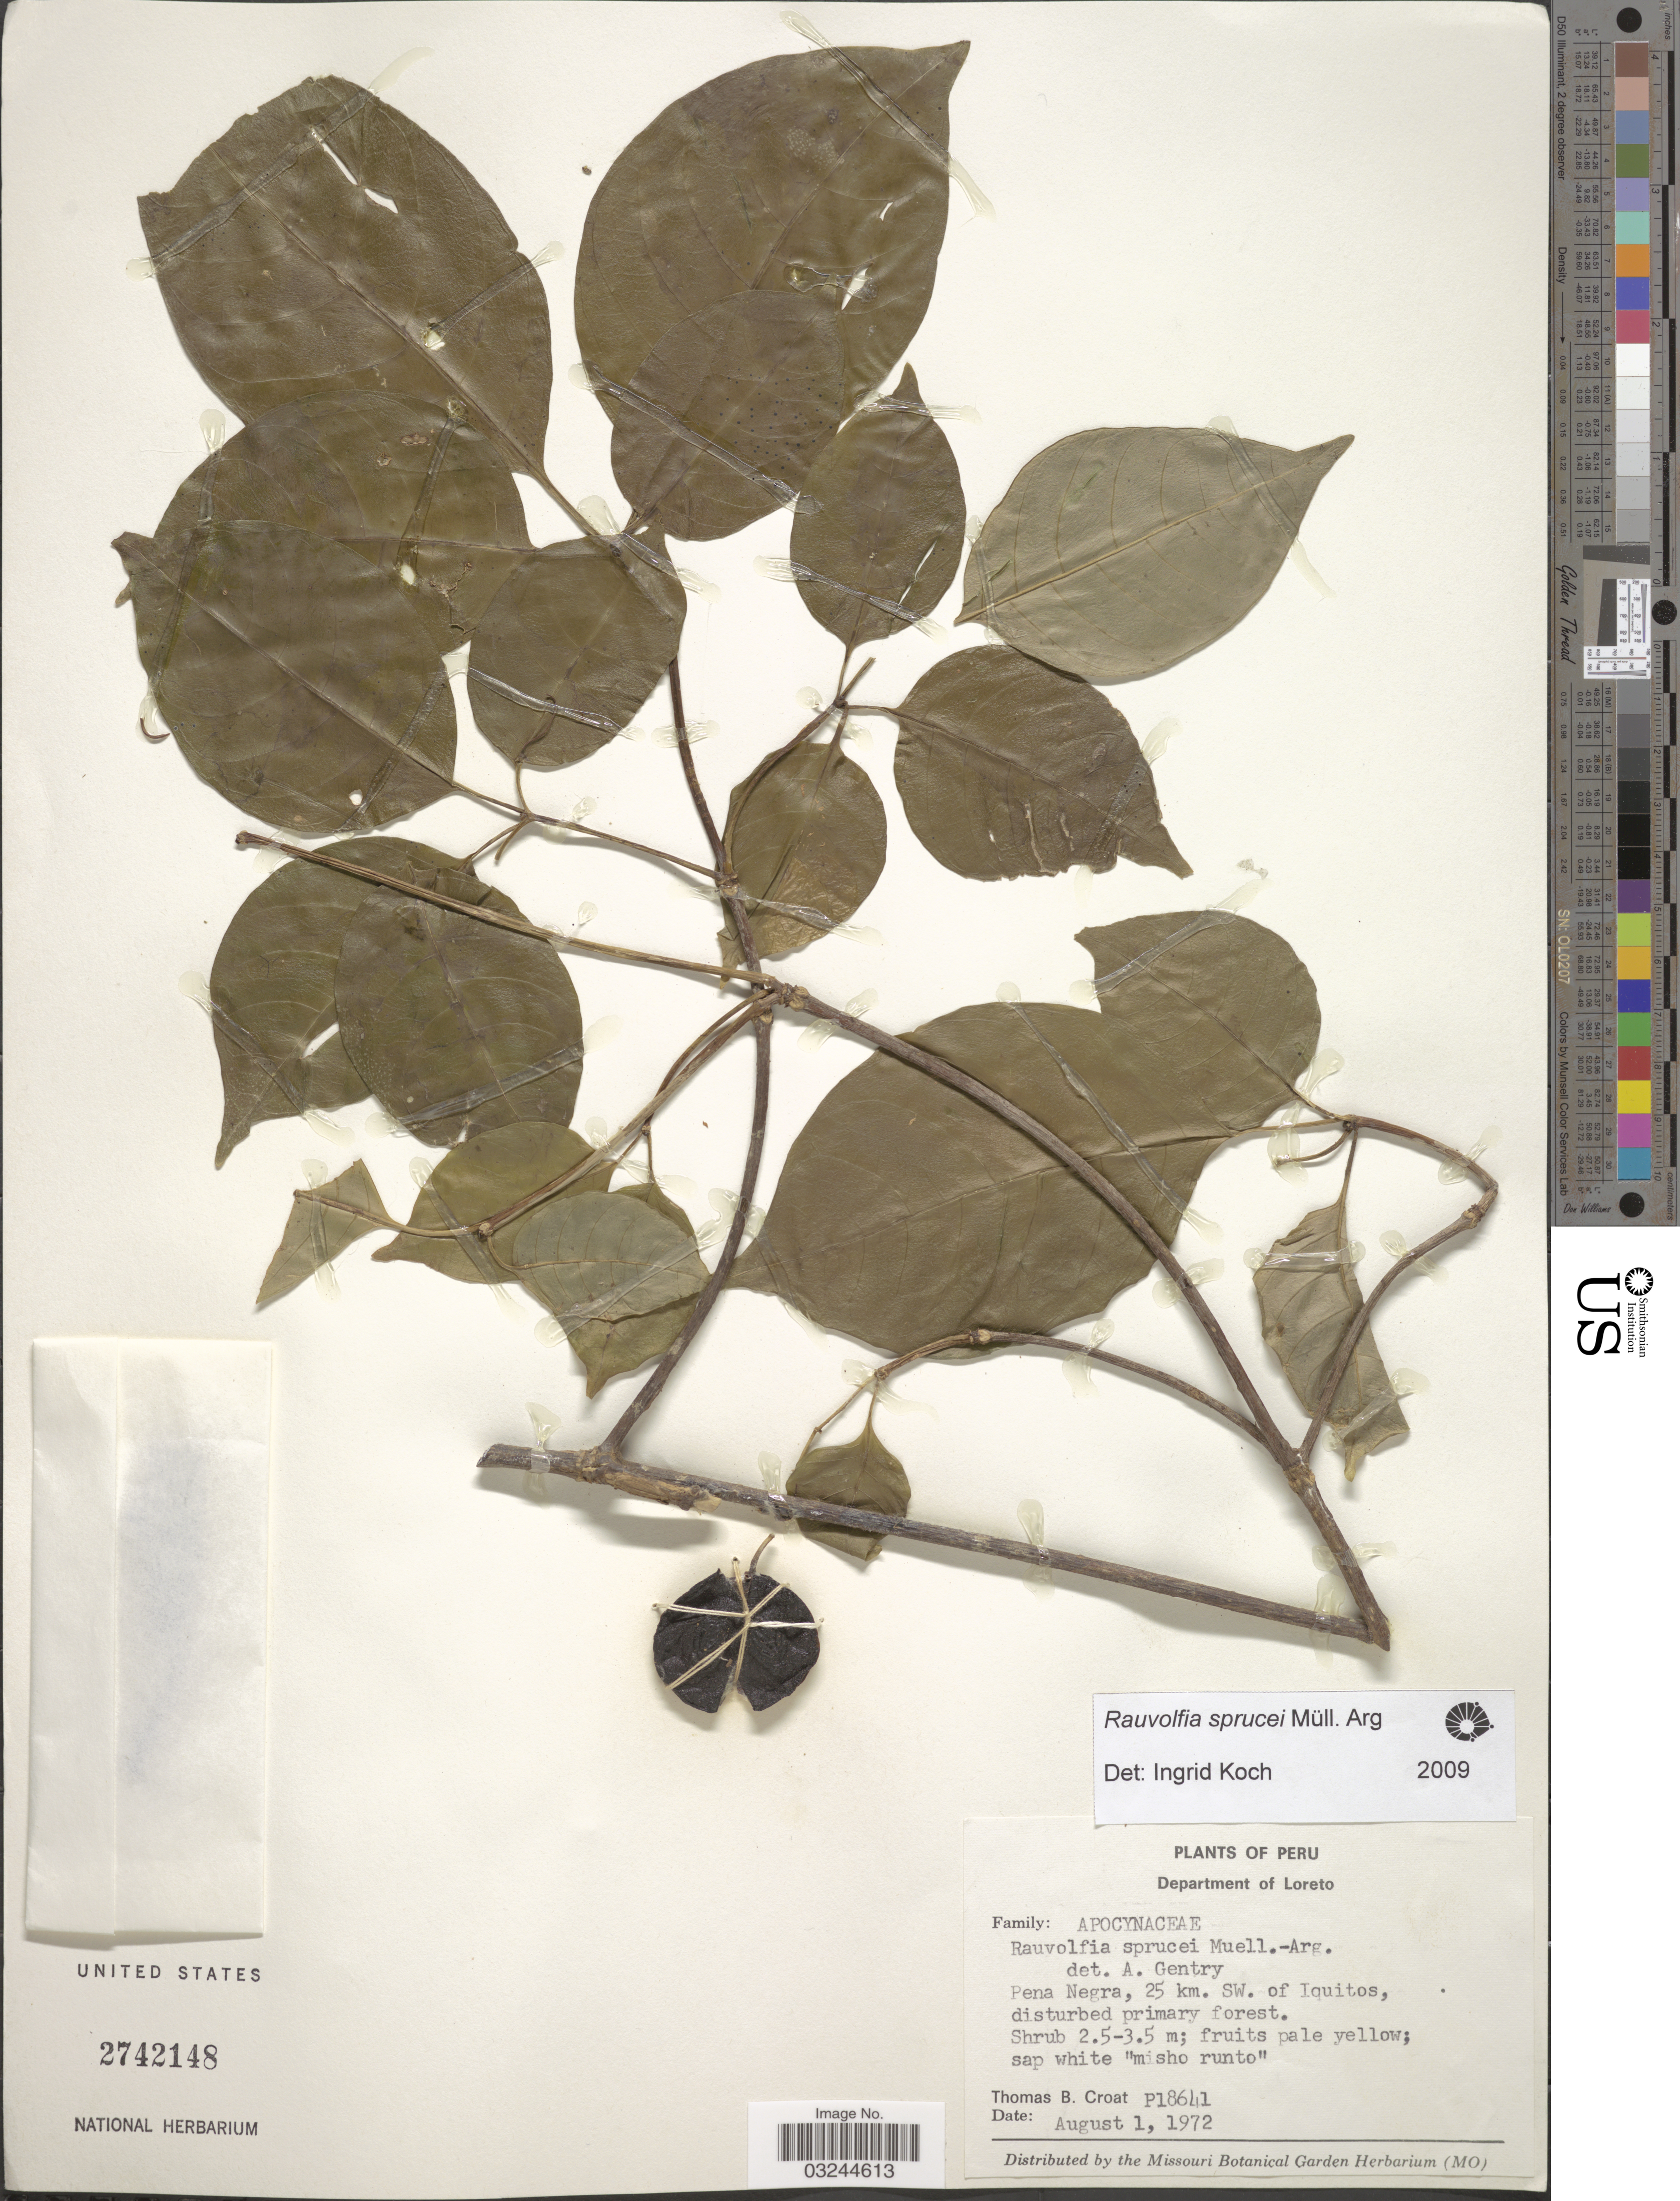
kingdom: Plantae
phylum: Tracheophyta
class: Magnoliopsida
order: Gentianales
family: Apocynaceae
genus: Rauvolfia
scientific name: Rauvolfia sprucei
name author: Müll. Arg.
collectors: T. B. Croat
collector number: P18641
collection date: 1972-08-01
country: Peru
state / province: Loreto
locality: Department of Loreto. Pena Negra, 25km. SW. of Iquitos.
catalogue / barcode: US 2742148